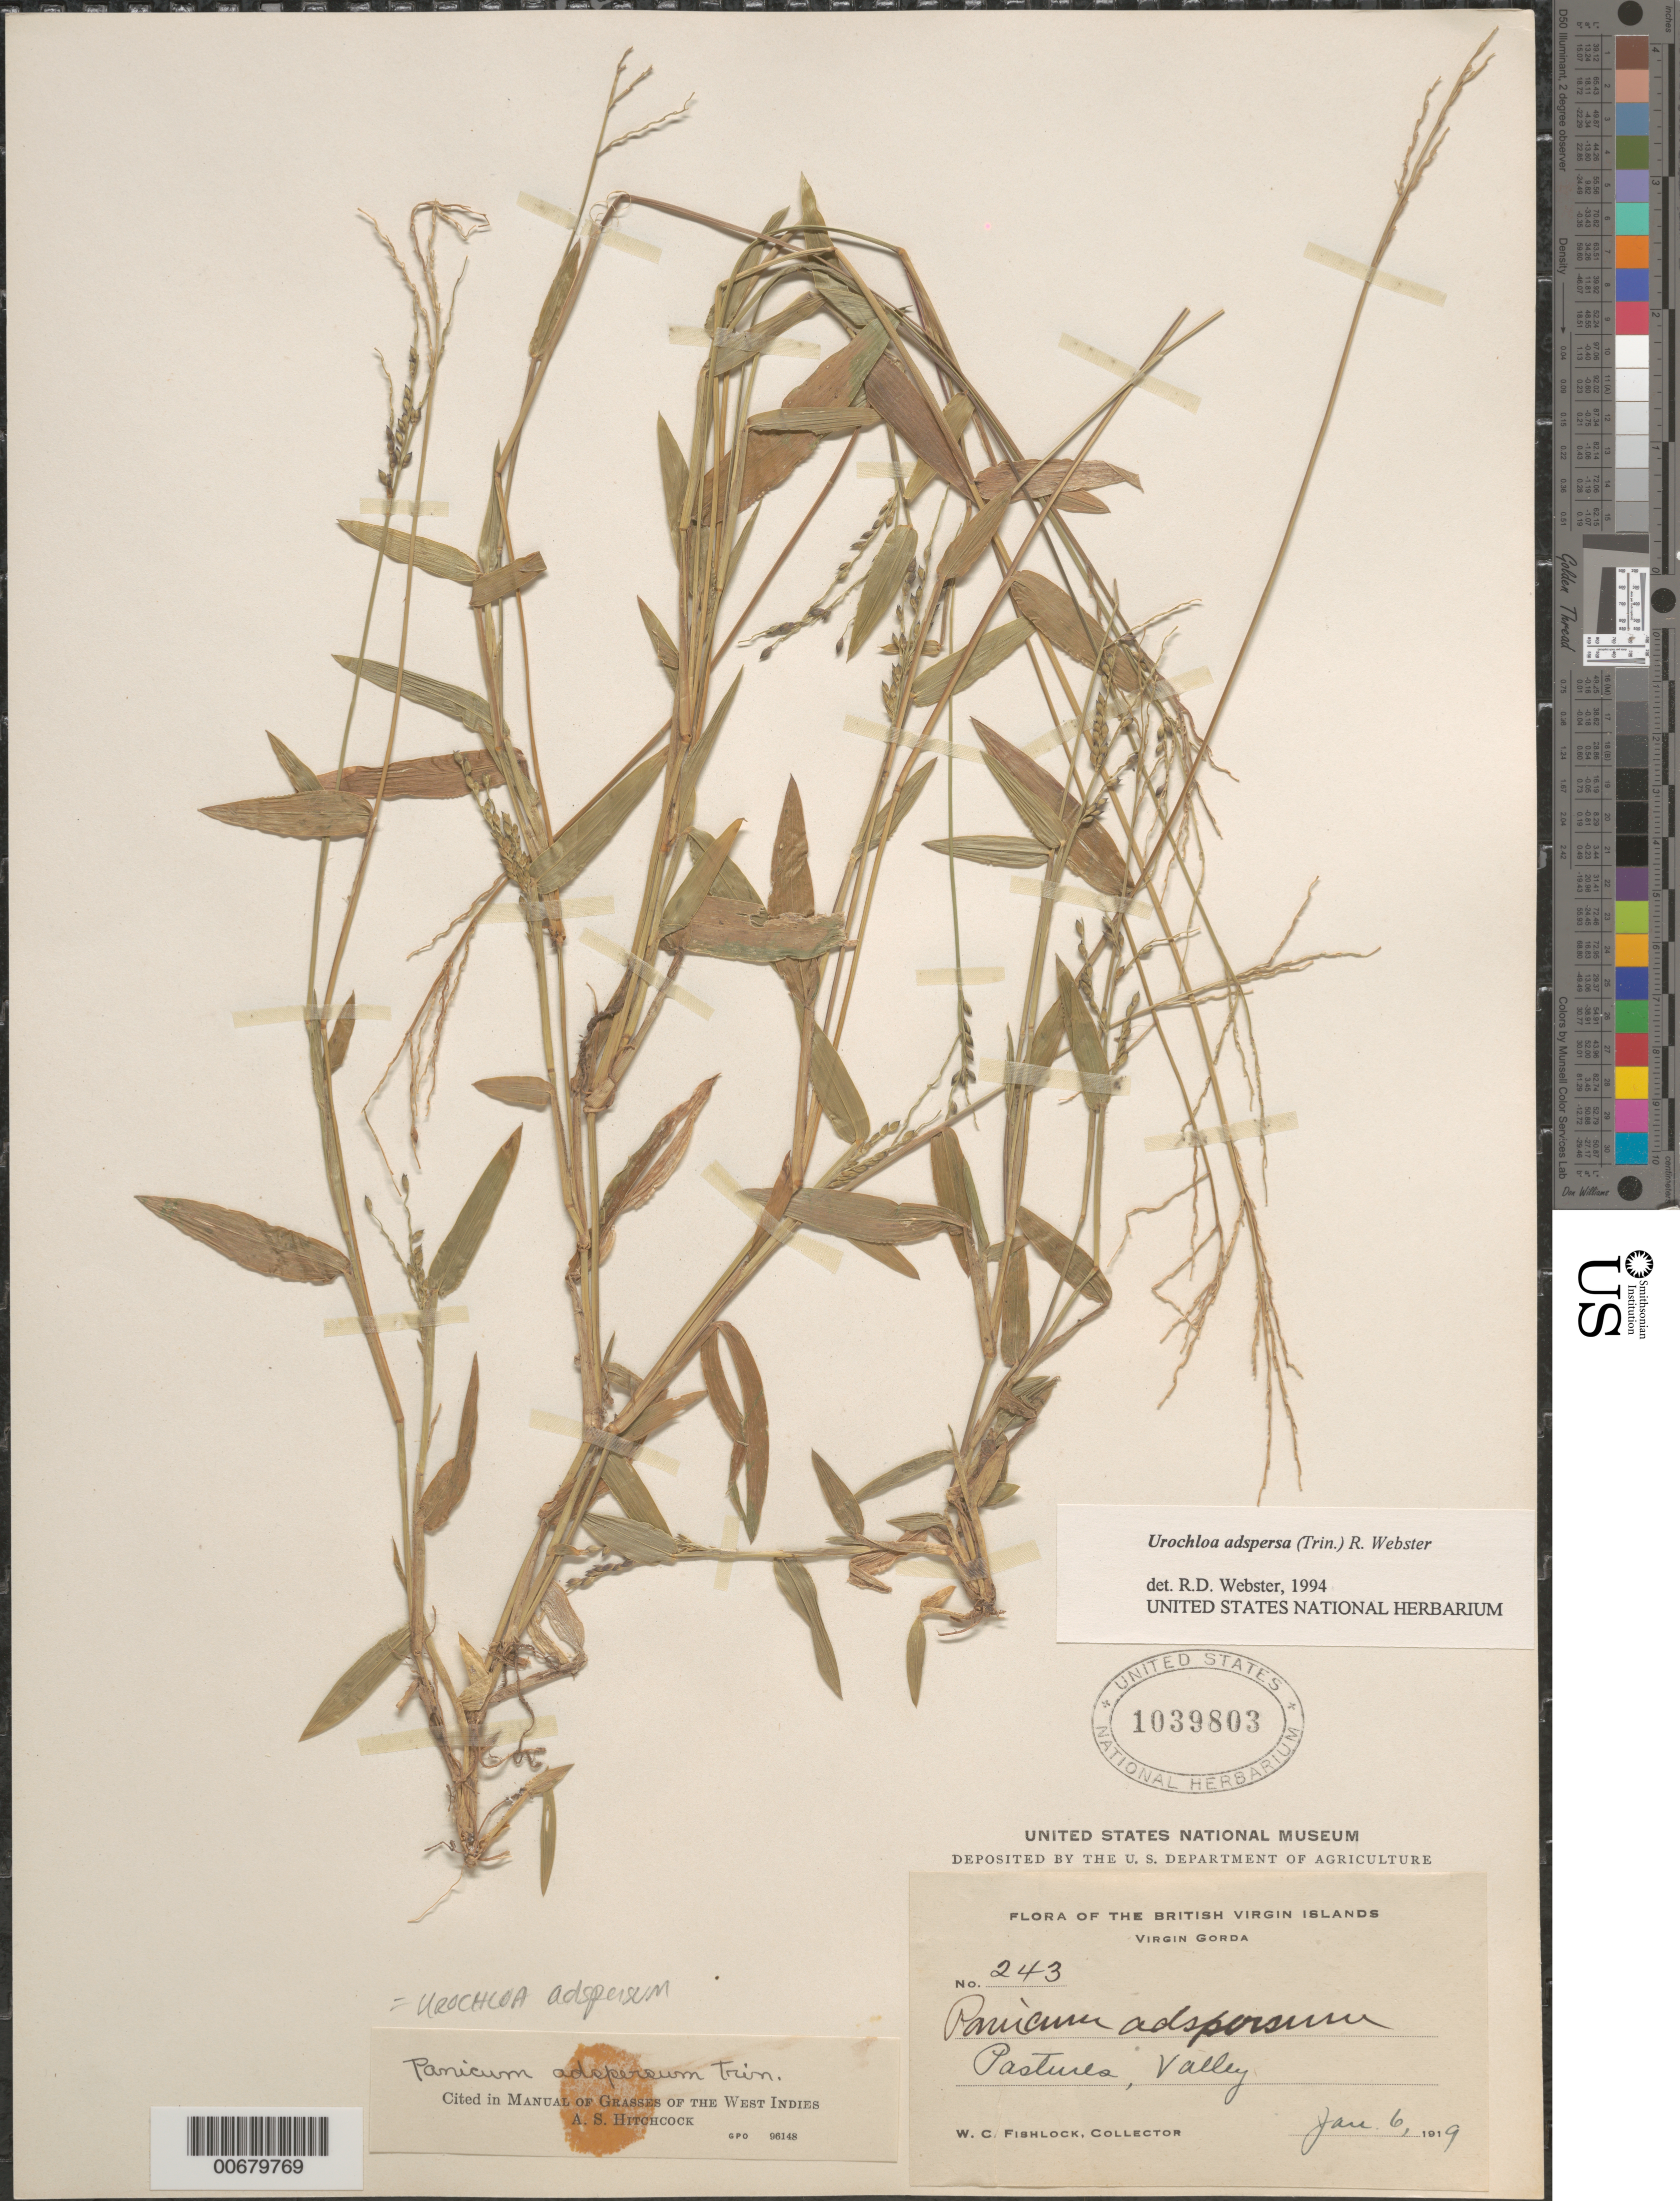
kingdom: Plantae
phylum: Tracheophyta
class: Liliopsida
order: Poales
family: Poaceae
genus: Urochloa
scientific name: Urochloa adspersa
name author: (Trin.) R.D. Webster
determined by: Webster, Robert D.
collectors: W. Fishlock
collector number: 243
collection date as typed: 06 Jan 1919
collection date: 1919-01-06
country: British Virgin Islands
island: Virgin Gorda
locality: Virgin Gorda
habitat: Pastures, valley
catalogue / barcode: US 1039803